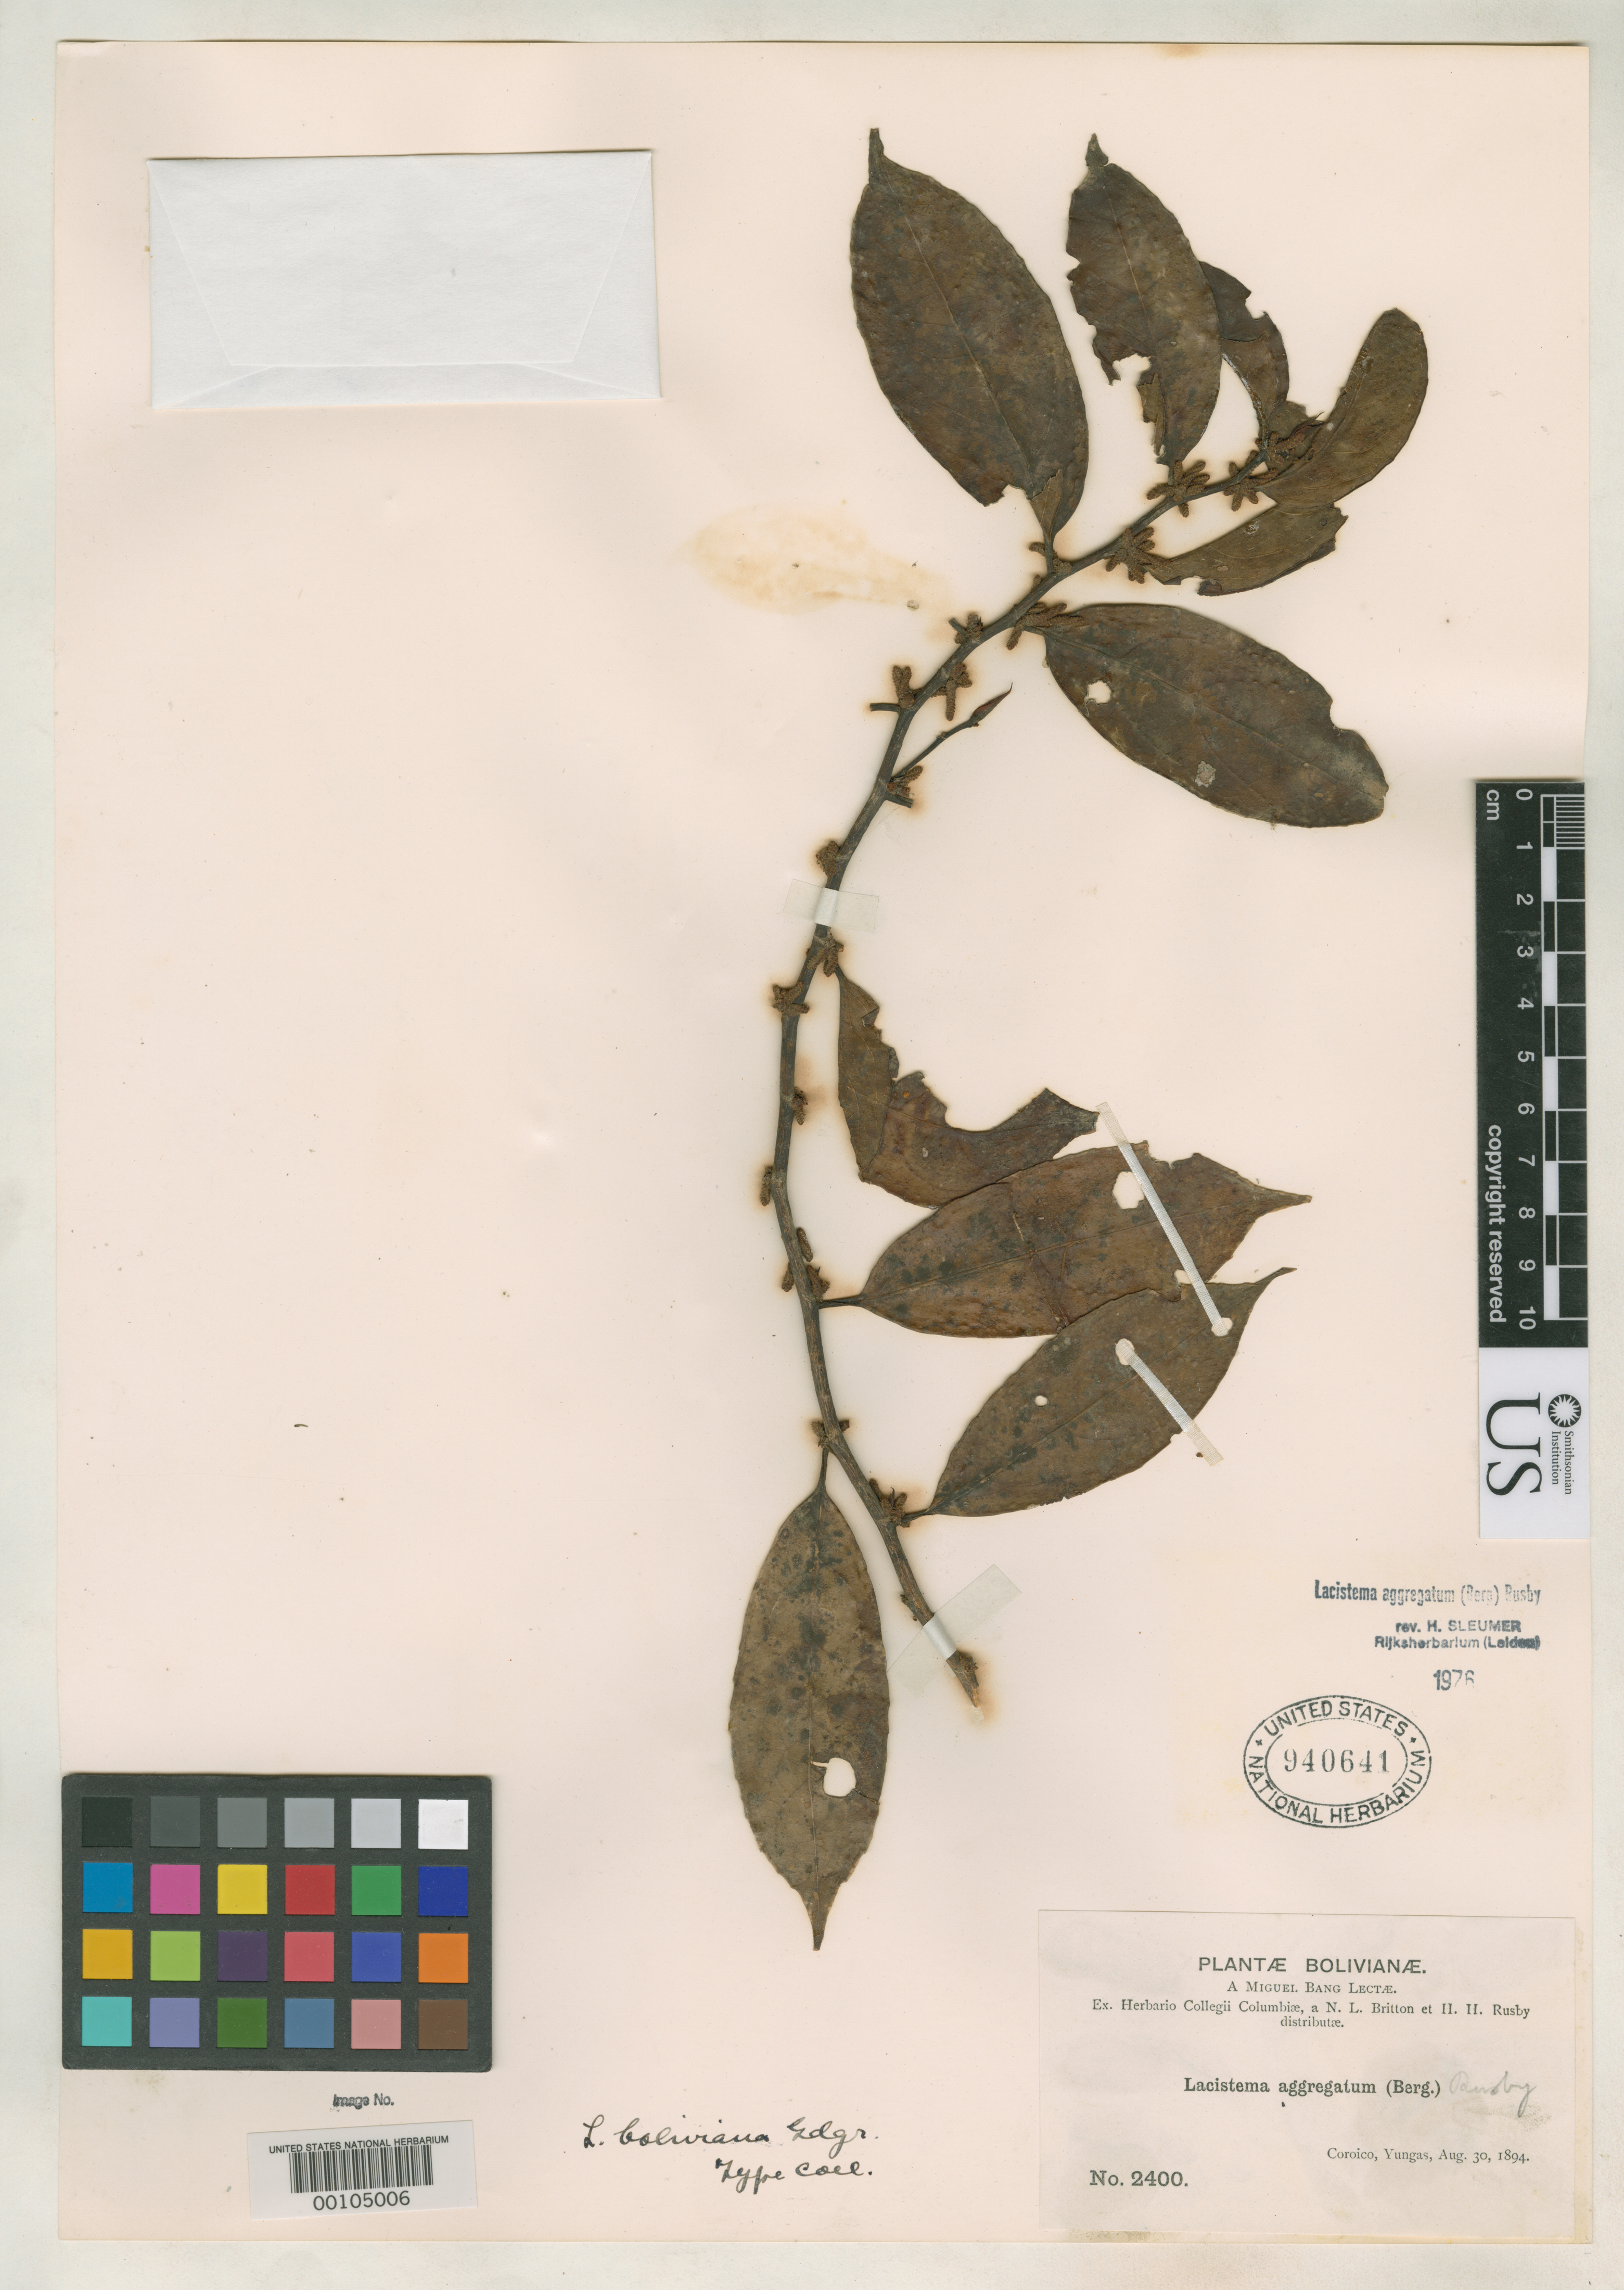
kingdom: Plantae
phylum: Tracheophyta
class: Magnoliopsida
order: Malpighiales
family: Lacistemataceae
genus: Lacistema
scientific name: Lacistema bolivianum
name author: Gand.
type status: Type Collection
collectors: M. Bang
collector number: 2400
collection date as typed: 30 Aug 1894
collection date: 1894-08-30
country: Bolivia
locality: Mapiri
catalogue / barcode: US 940644